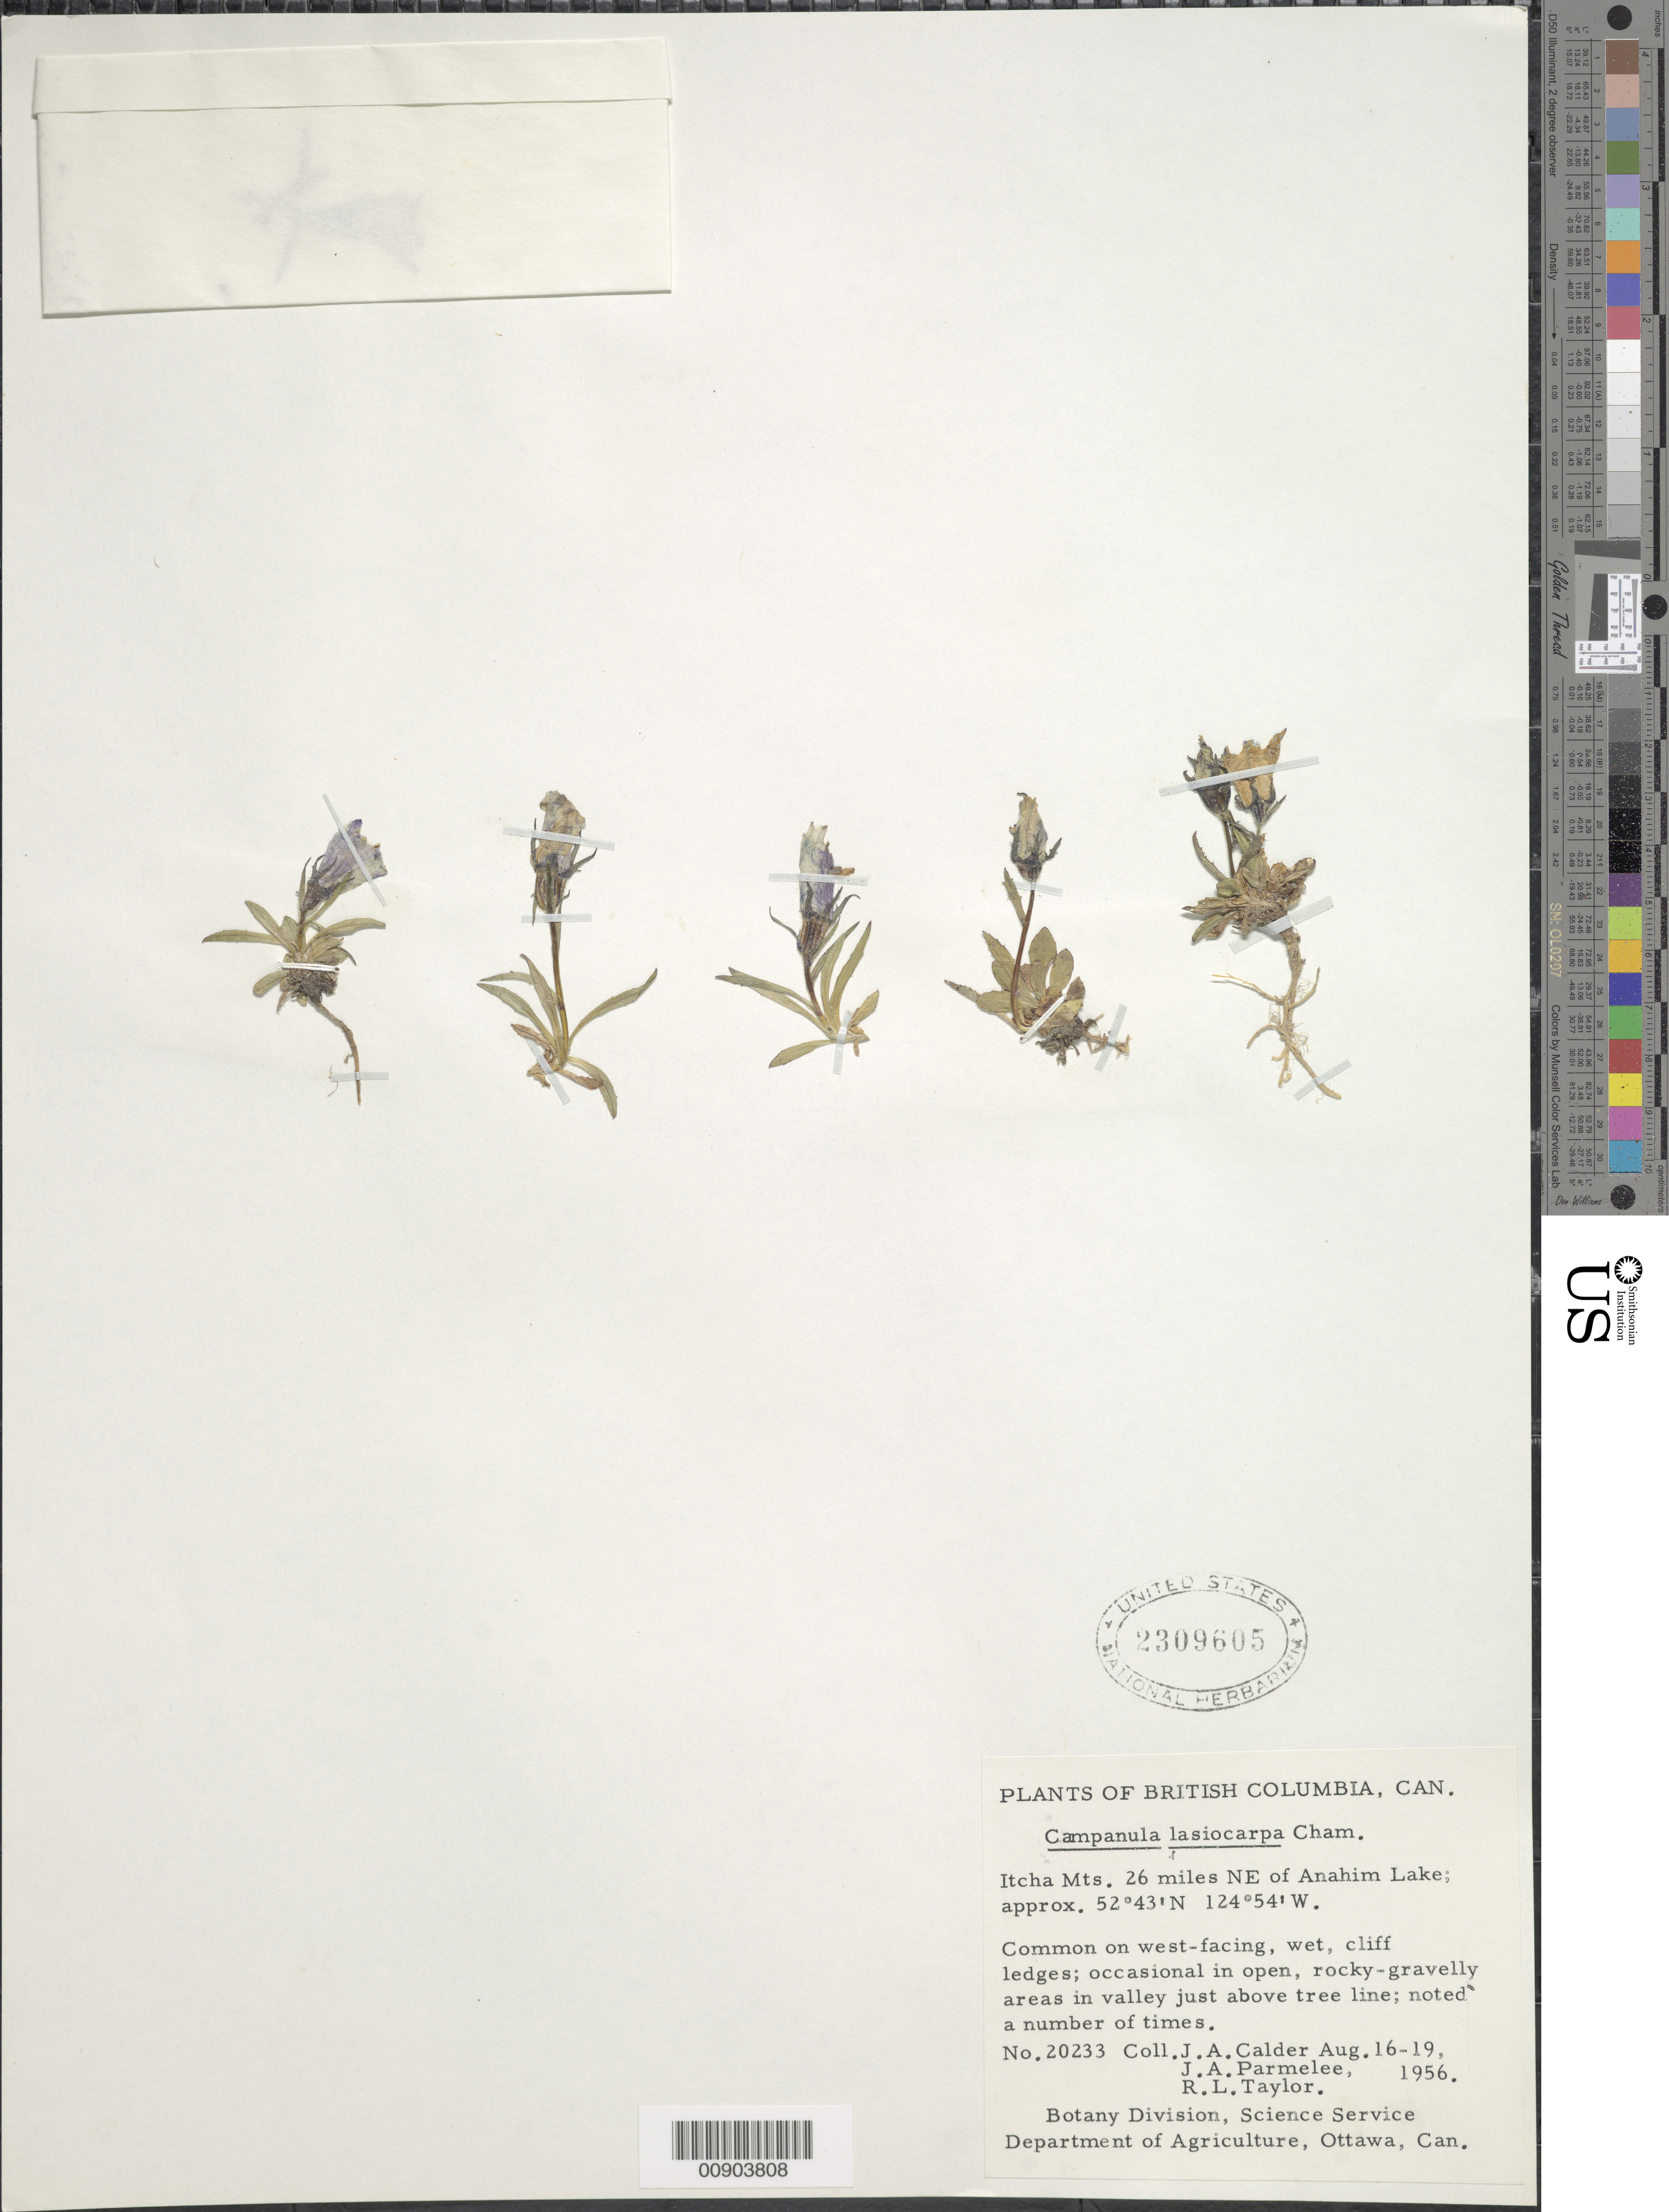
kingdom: Plantae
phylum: Tracheophyta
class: Magnoliopsida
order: Asterales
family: Campanulaceae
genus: Campanula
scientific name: Campanula lasiocarpa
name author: Cham.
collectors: J. A. Calder, J. A. Parmelee & R. L. Taylor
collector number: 20233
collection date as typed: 16-19 Aug 1956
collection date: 1956-08-16/1956-08-19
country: Canada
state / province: British Columbia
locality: Itcha Mts. 26 miles NE of Anahim Lake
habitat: Common on west-facing, wet, cliff ledges; occasional in open, rocky-gravelly areas in valley just above tree line.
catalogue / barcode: US 2309605